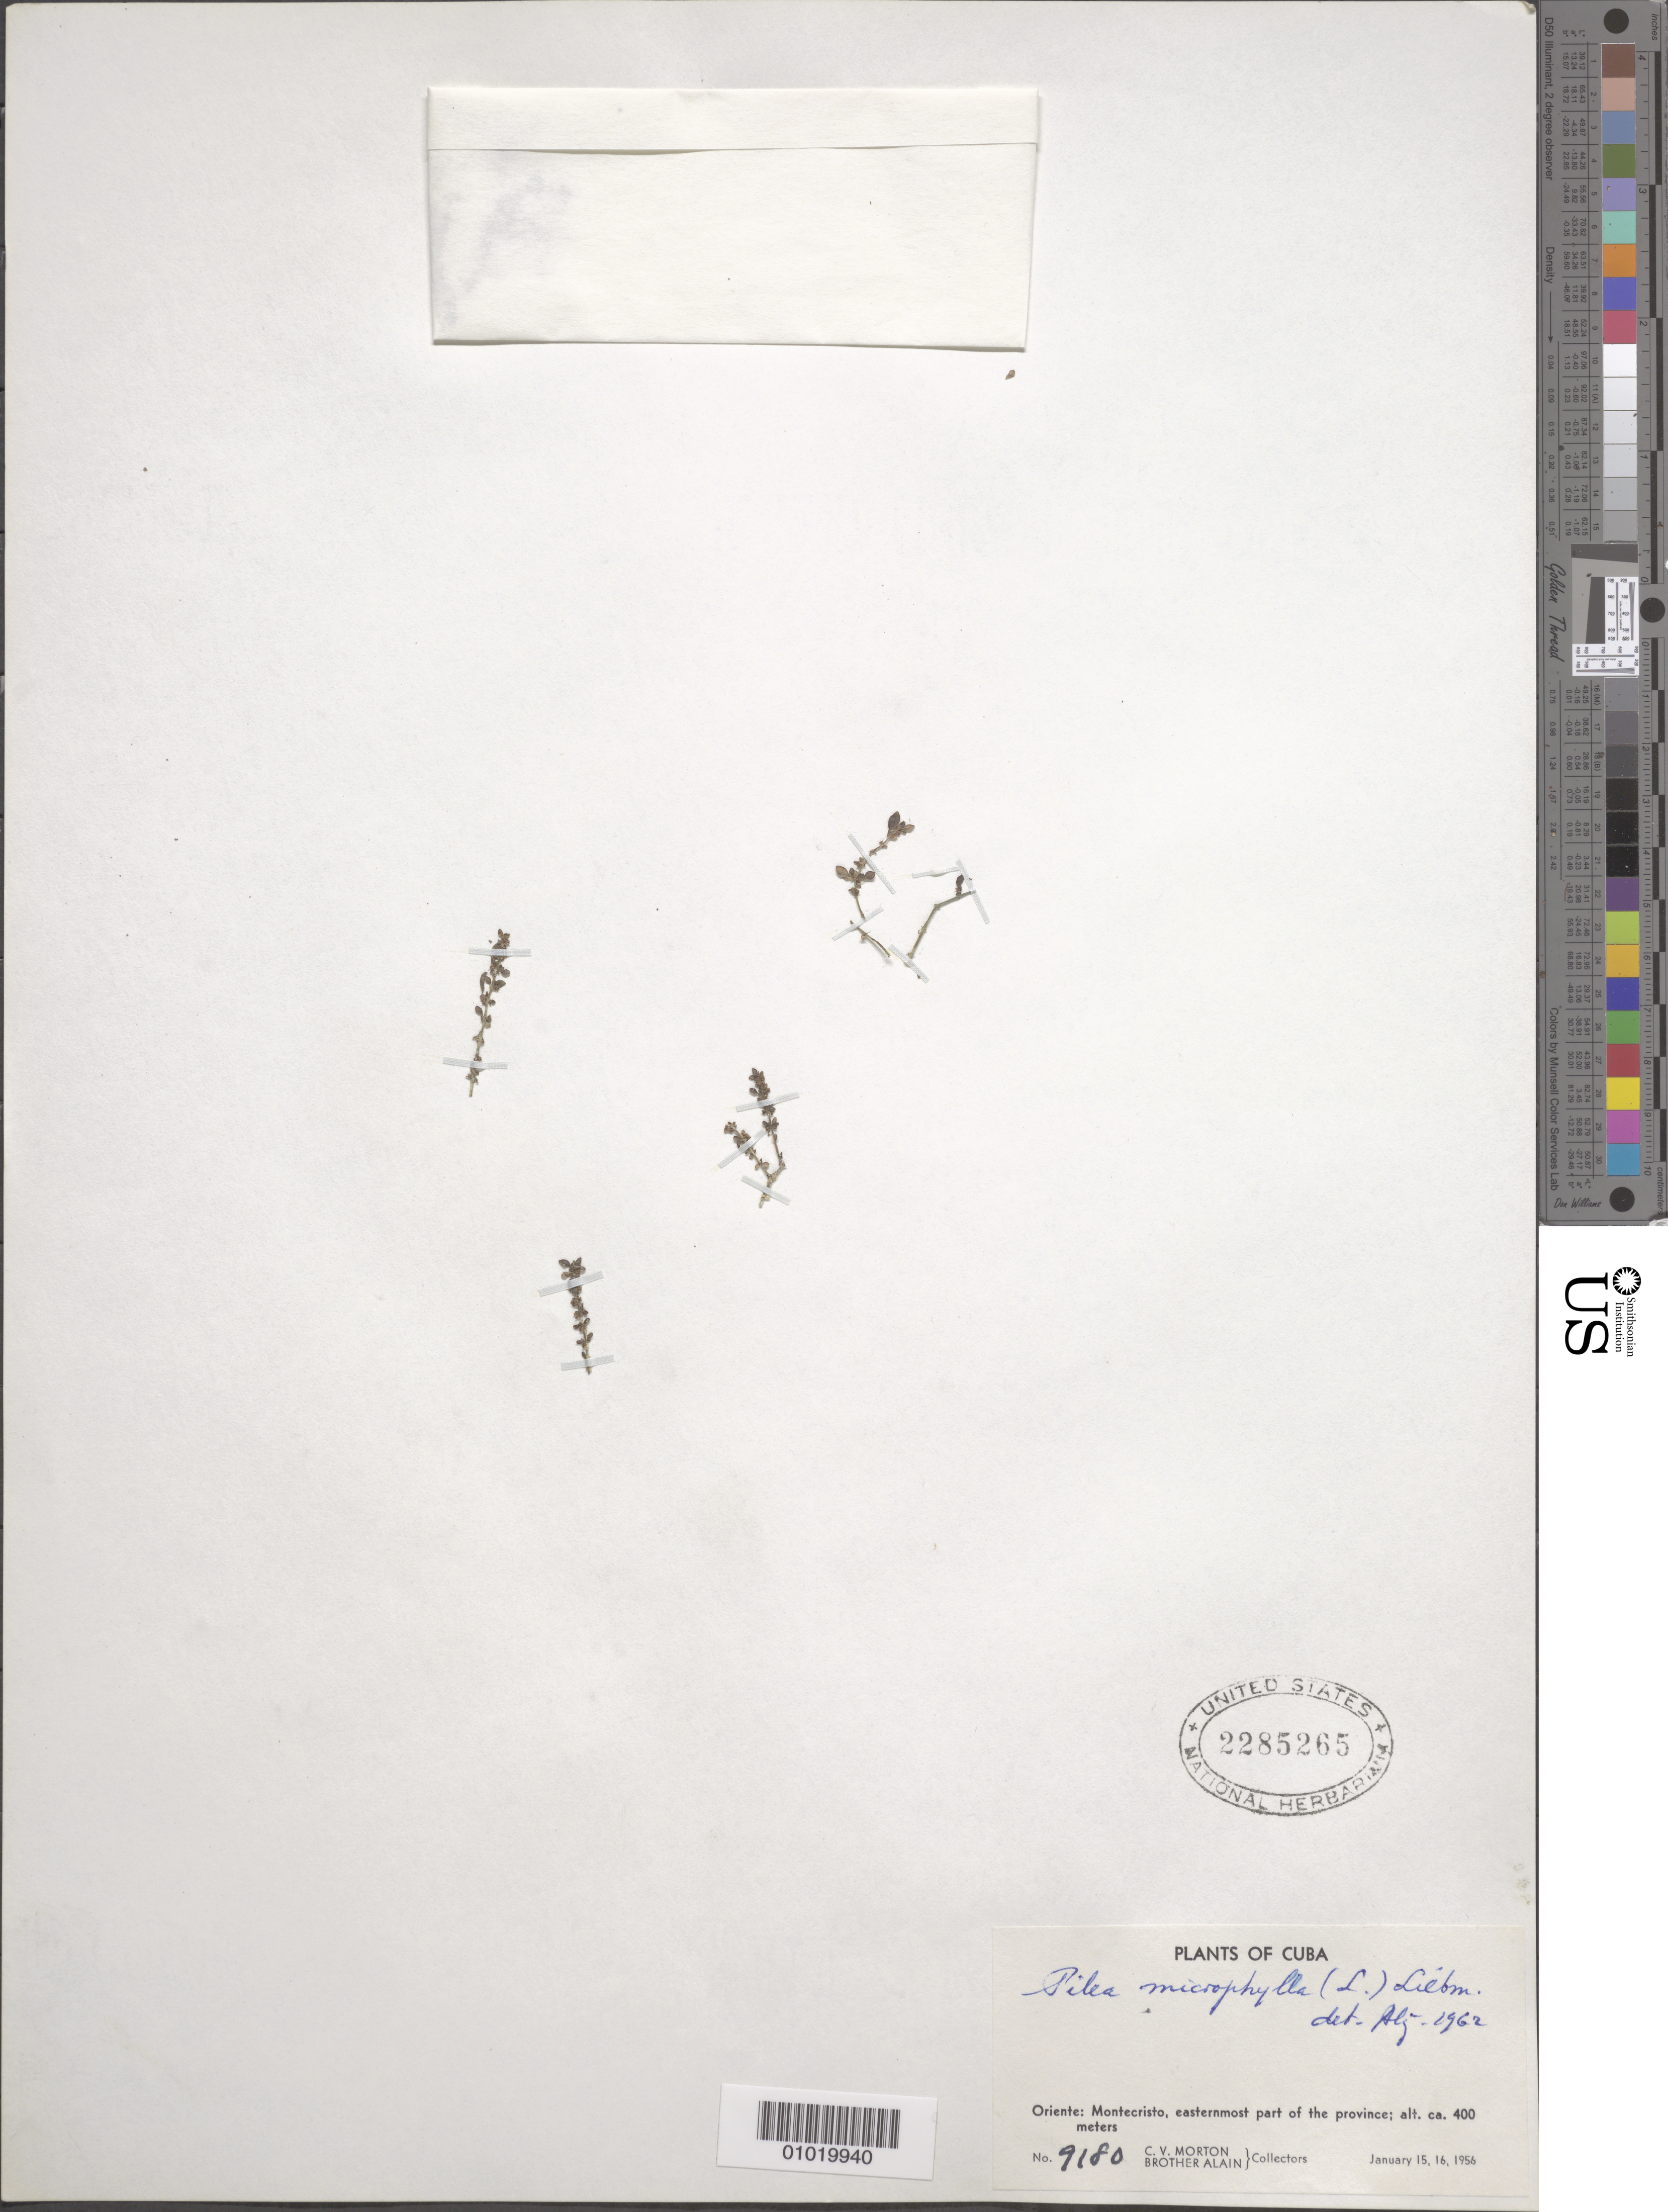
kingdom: Plantae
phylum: Tracheophyta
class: Magnoliopsida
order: Rosales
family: Urticaceae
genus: Pilea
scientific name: Pilea microphylla var. microphylla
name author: (L.) Liebm.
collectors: C. V. Morton & A. H. Liogier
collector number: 9180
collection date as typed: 15 Jan 1956 to 16 Jan 1956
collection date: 1956-01-15/1956-01-16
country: Cuba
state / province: Guantánamo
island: Cuba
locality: Oriente: Montecristo, easternmost part of the province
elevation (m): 400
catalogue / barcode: US 2285265